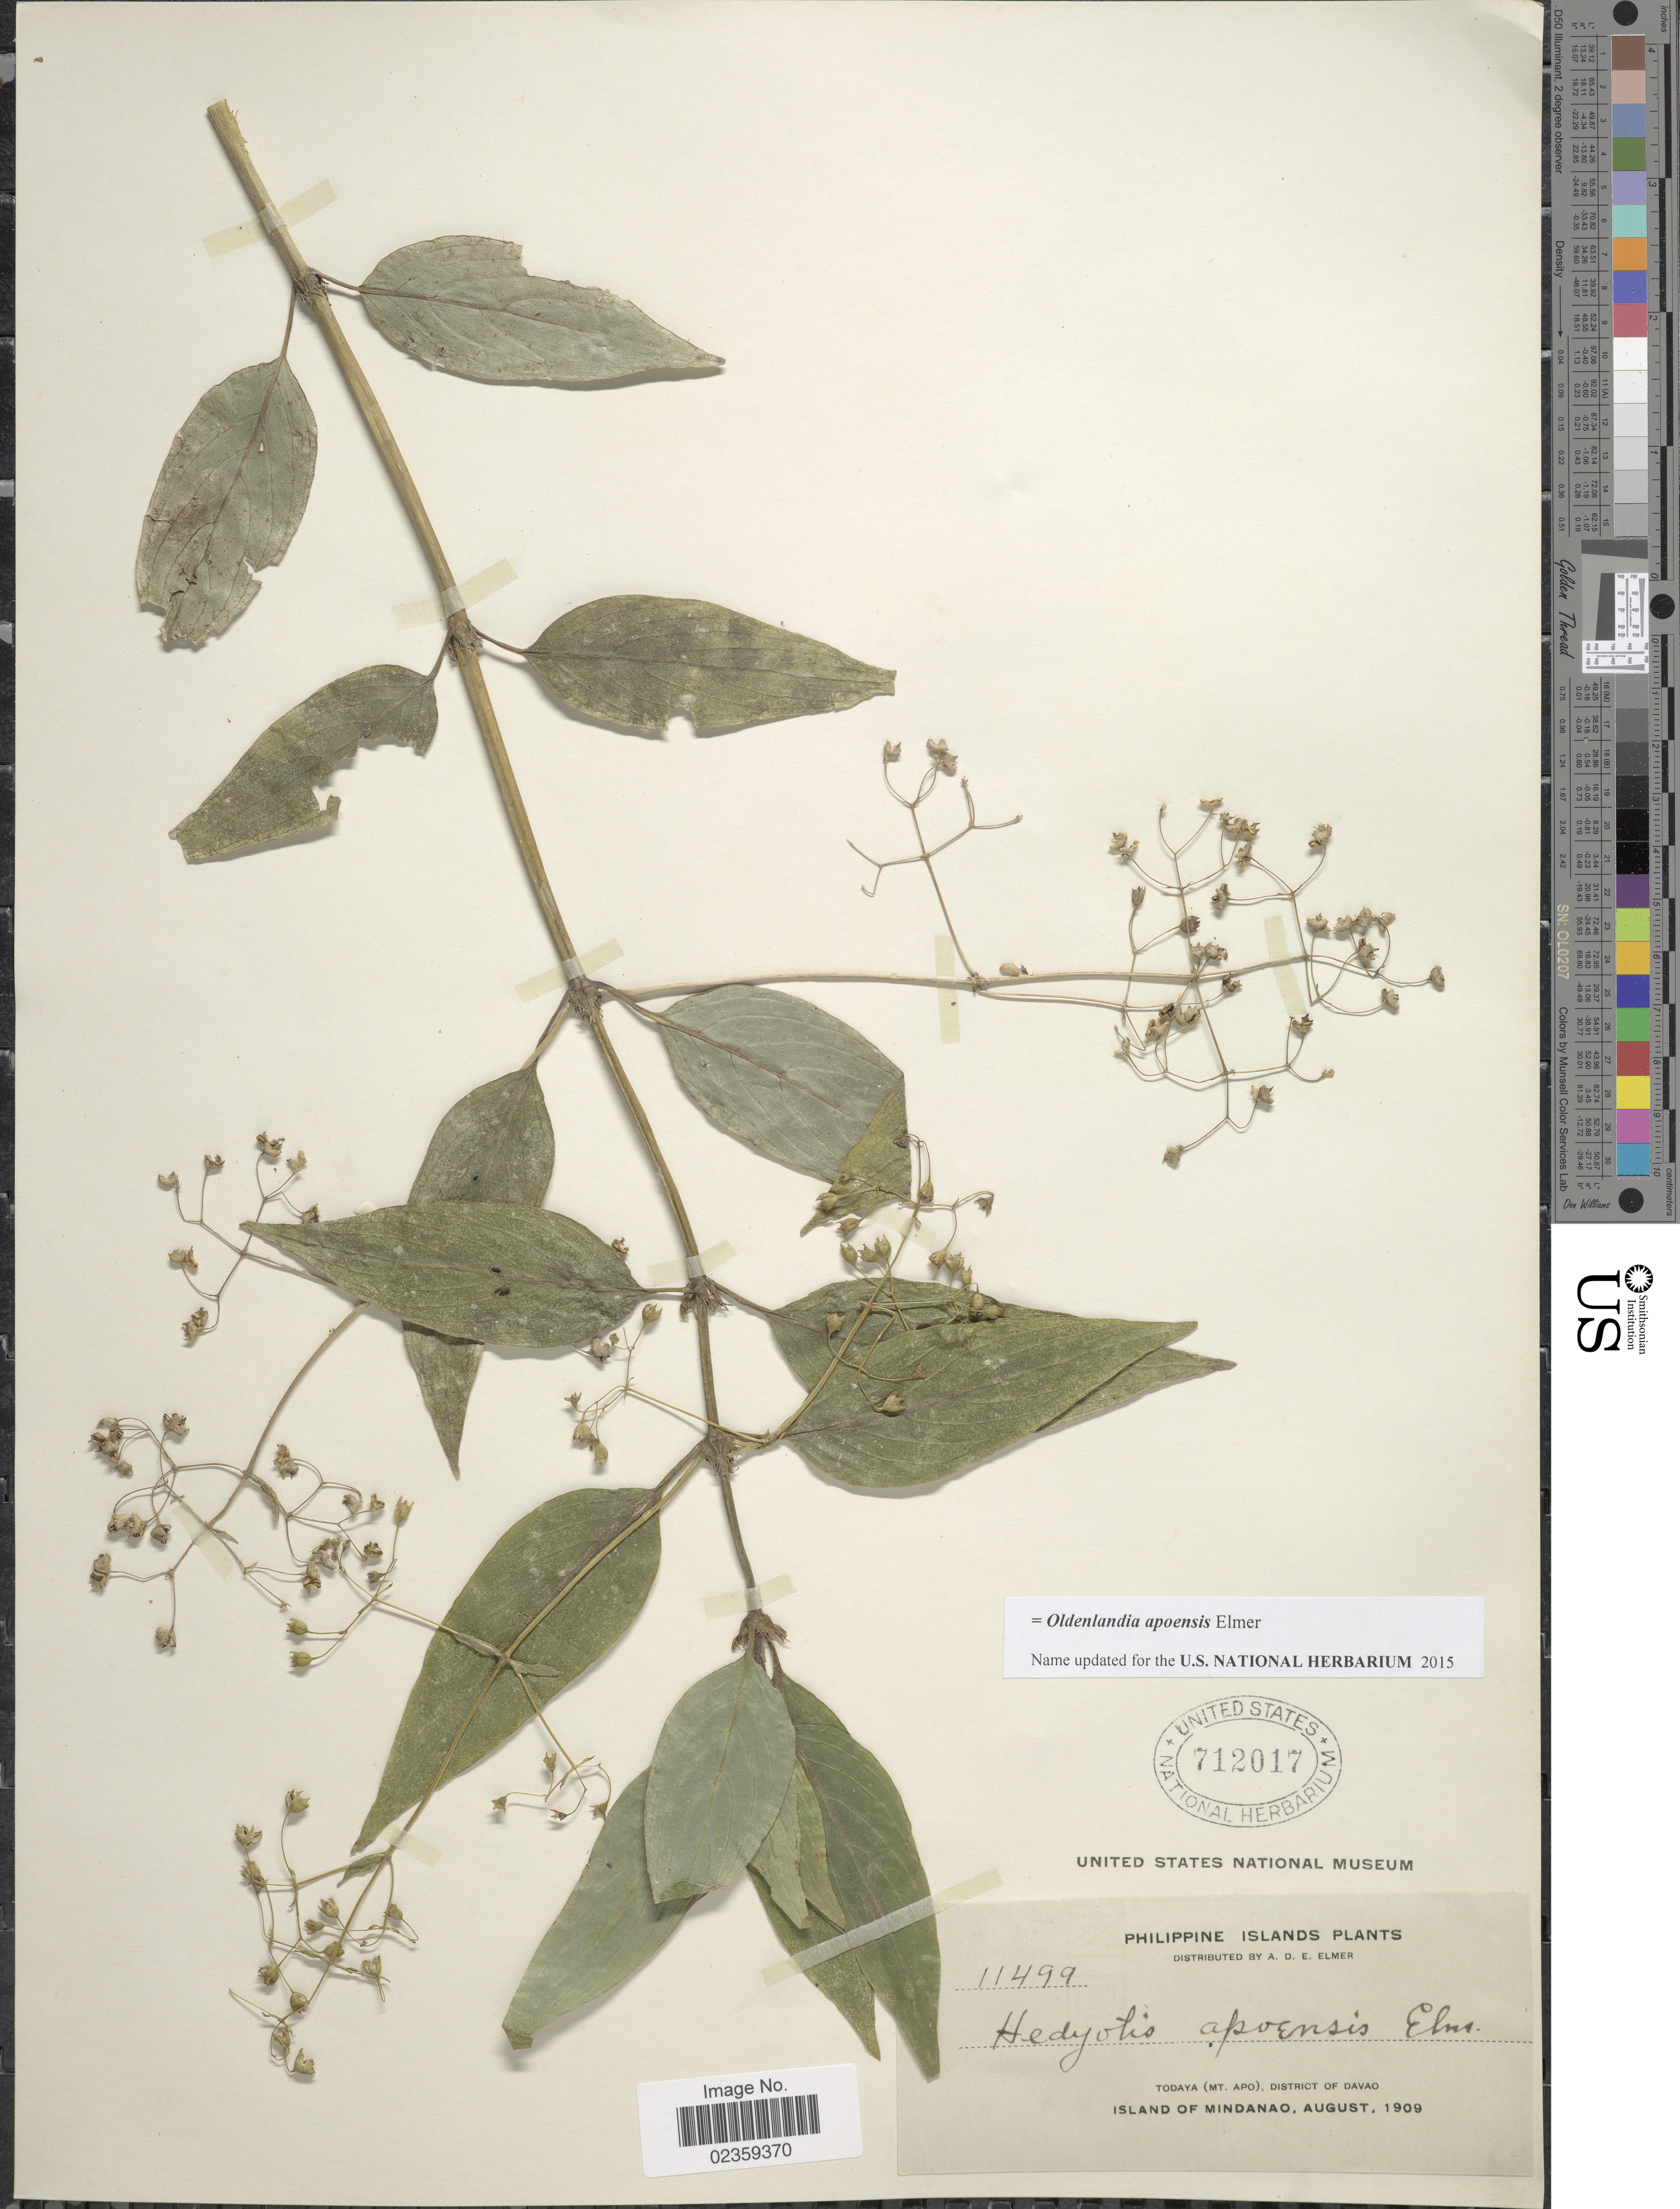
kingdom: Plantae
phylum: Tracheophyta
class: Magnoliopsida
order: Gentianales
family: Rubiaceae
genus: Oldenlandia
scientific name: Oldenlandia apoensis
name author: Elmer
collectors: A. D. E. Elmer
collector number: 11499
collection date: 1909-08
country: Philippines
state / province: Davao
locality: Philippine Islands. Todaya (Mt. Apo), District of Davao. Island of Mindanao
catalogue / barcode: US 712017